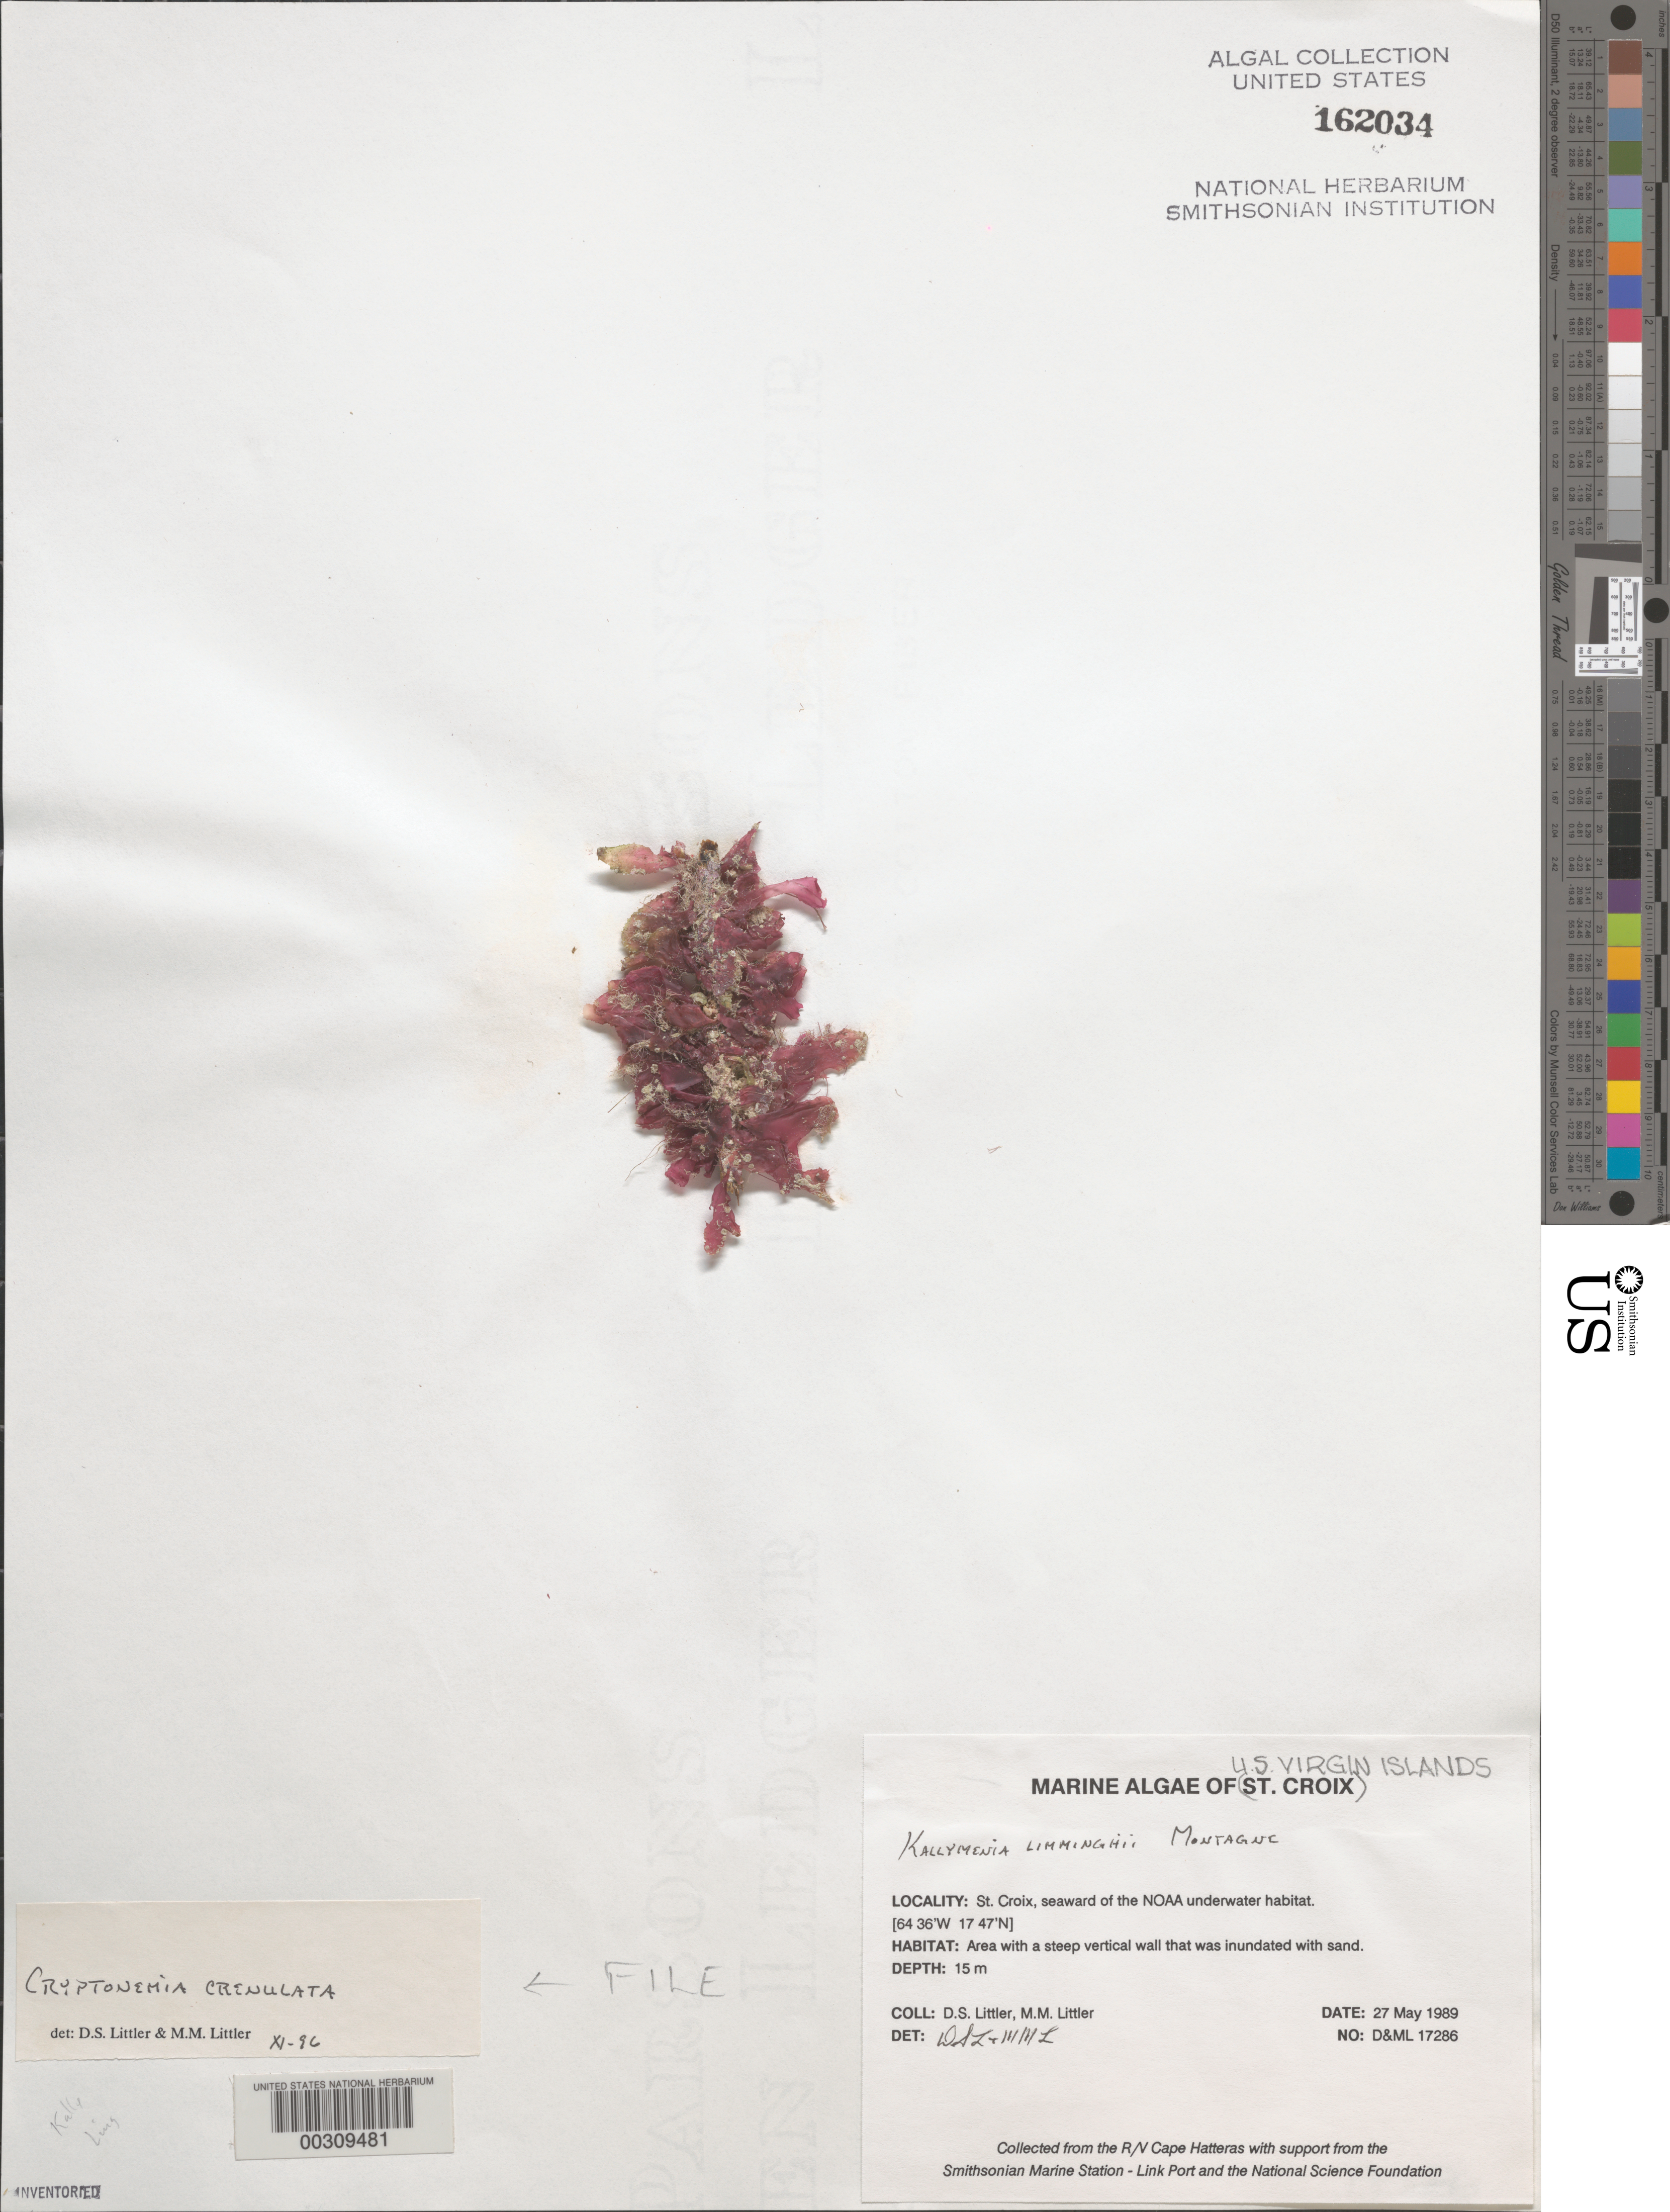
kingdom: Plantae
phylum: Rhodophyta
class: Florideophyceae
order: Halymeniales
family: Halymeniaceae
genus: Cryptonemia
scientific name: Cryptonemia crenulata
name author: (J. Agardh) J. Agardh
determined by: Littler, D. S.; Littler, M. M.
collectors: D. S. Littler & M. M. Littler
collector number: D&ML 17286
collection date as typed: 27 May 1989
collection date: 1989-05-27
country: U.S. Virgin Islands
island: St. Croix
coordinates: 17 47' N, 64 36' W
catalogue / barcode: US 162034